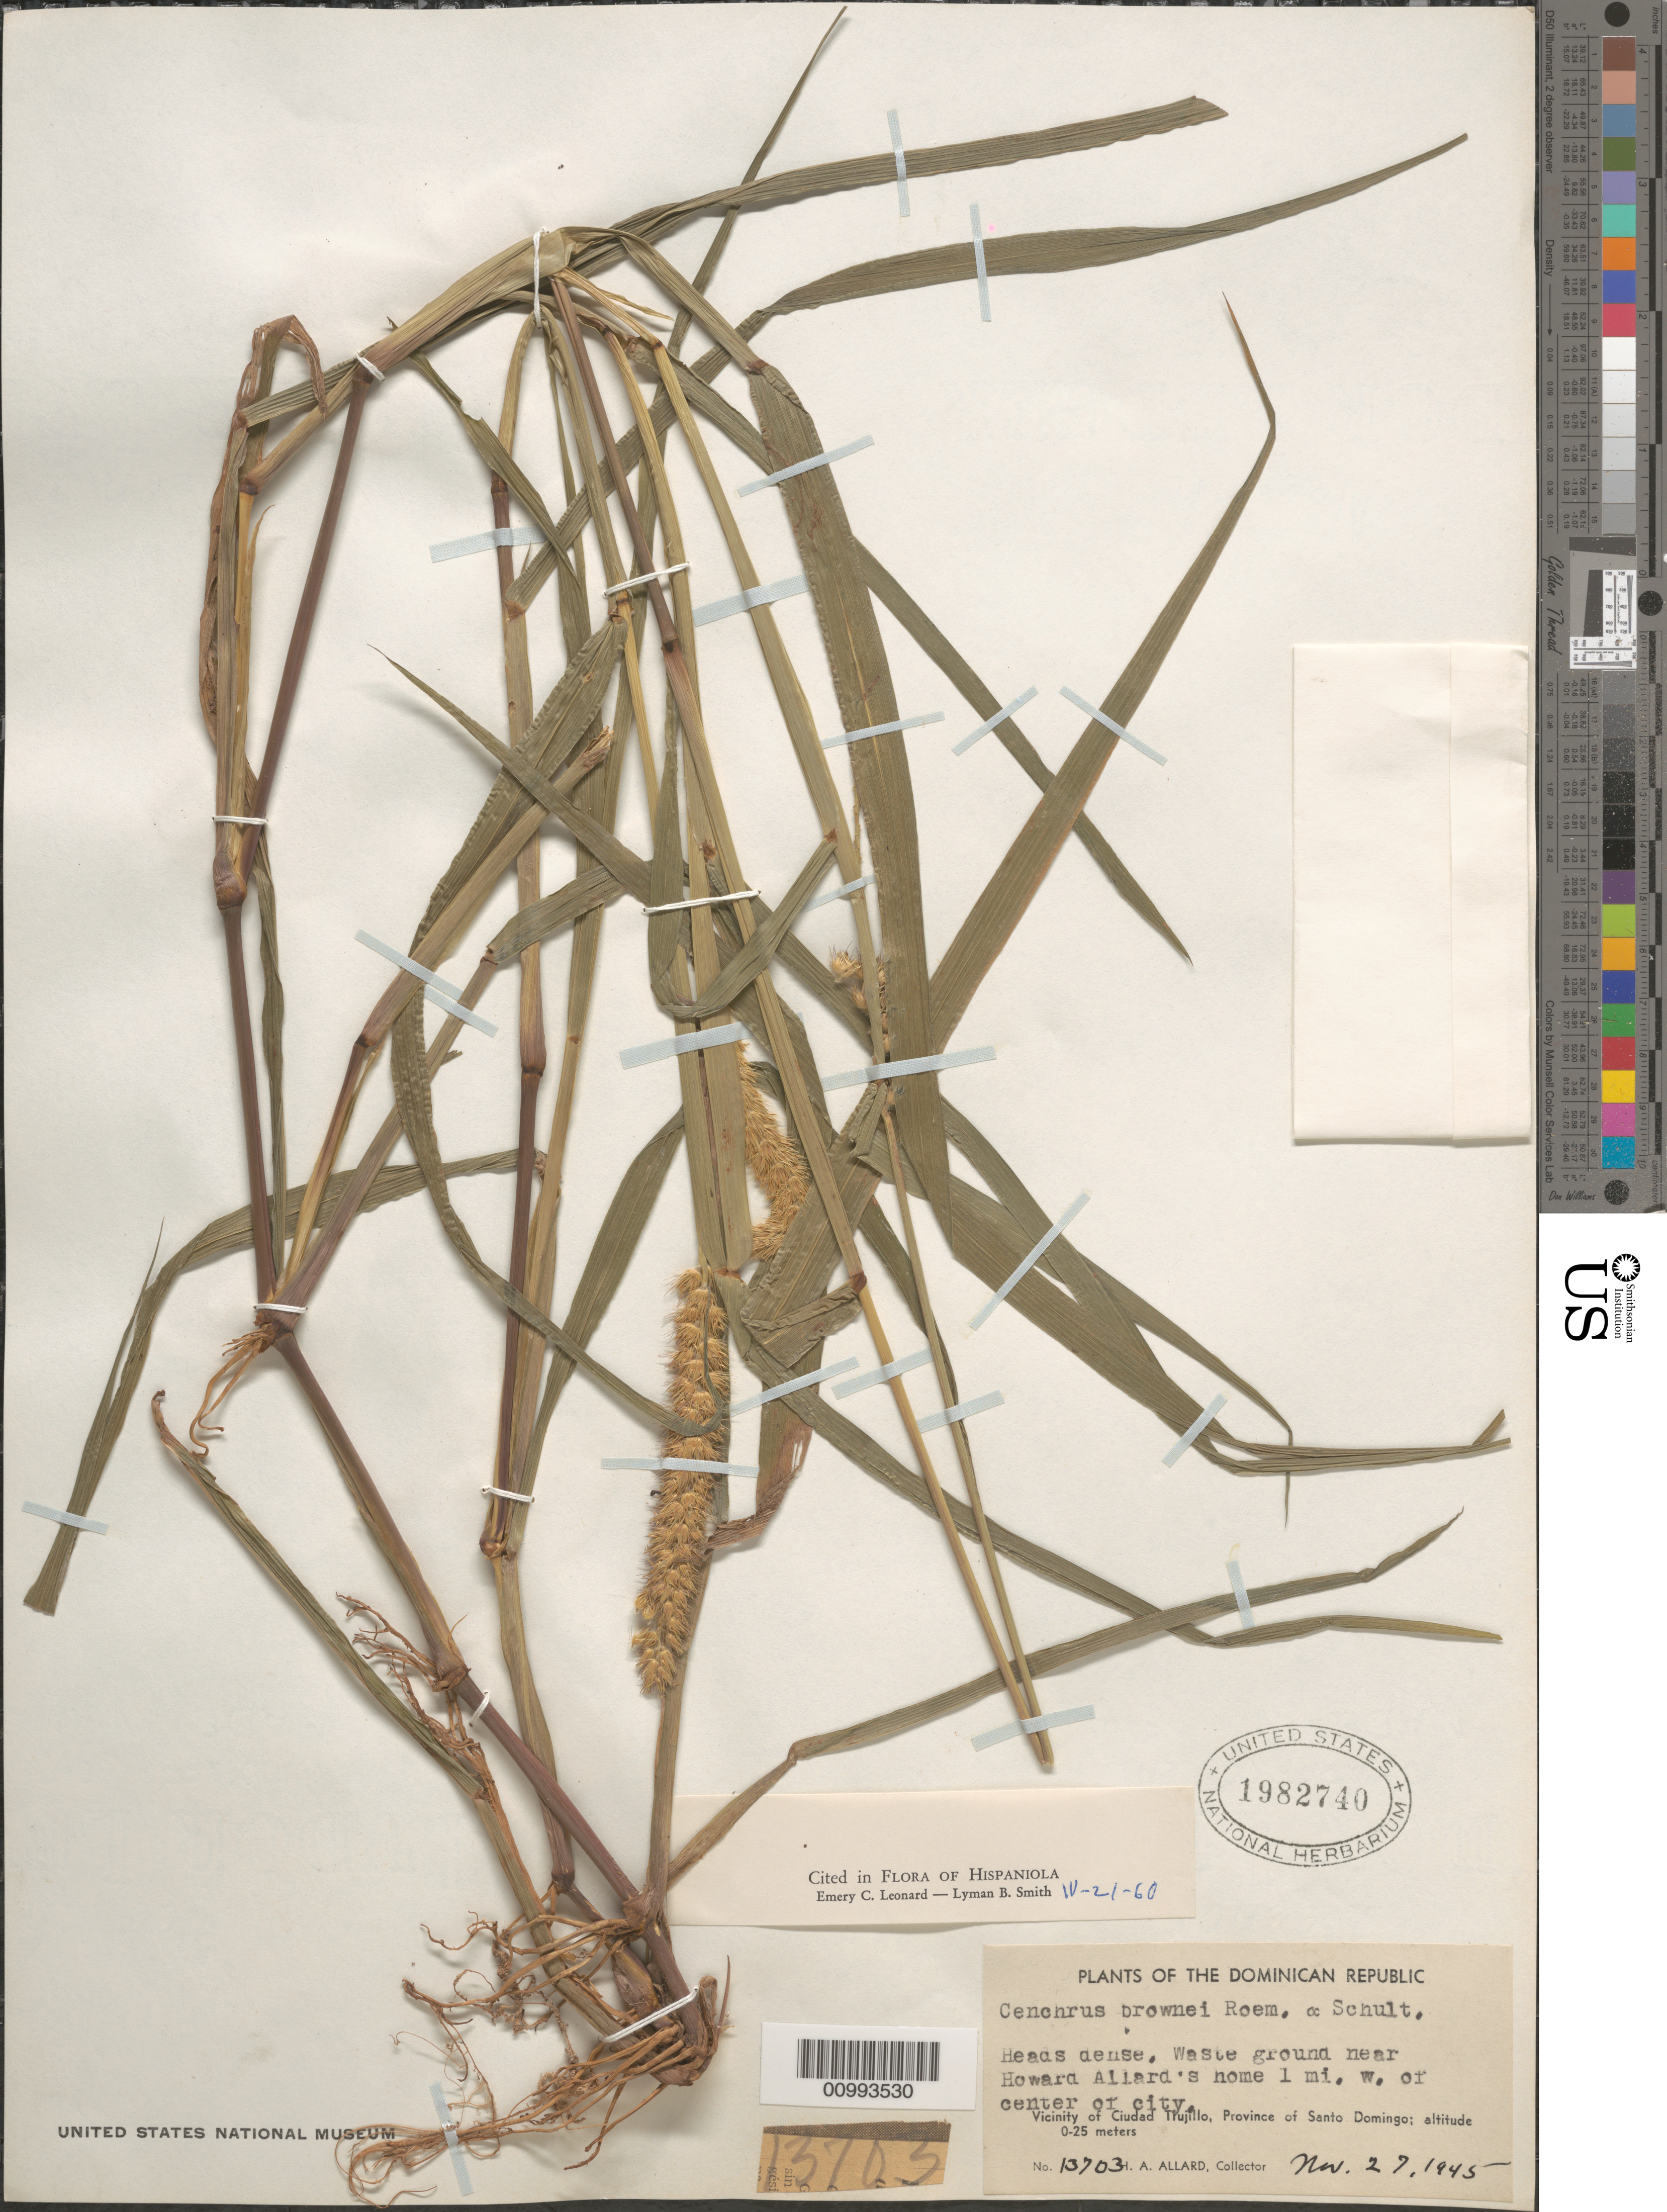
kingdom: Plantae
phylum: Tracheophyta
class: Liliopsida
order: Poales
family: Poaceae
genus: Cenchrus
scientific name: Cenchrus brownii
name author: Roem. & Schult.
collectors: H. A. Allard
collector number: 13703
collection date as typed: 27 Nov 1945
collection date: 1945-11-27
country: Dominican Republic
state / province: Distrito Nacional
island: Hispaniola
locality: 1 mile west of center of Santo Domingo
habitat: waste ground near home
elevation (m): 0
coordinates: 0 N, 0 E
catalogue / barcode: US 1982740